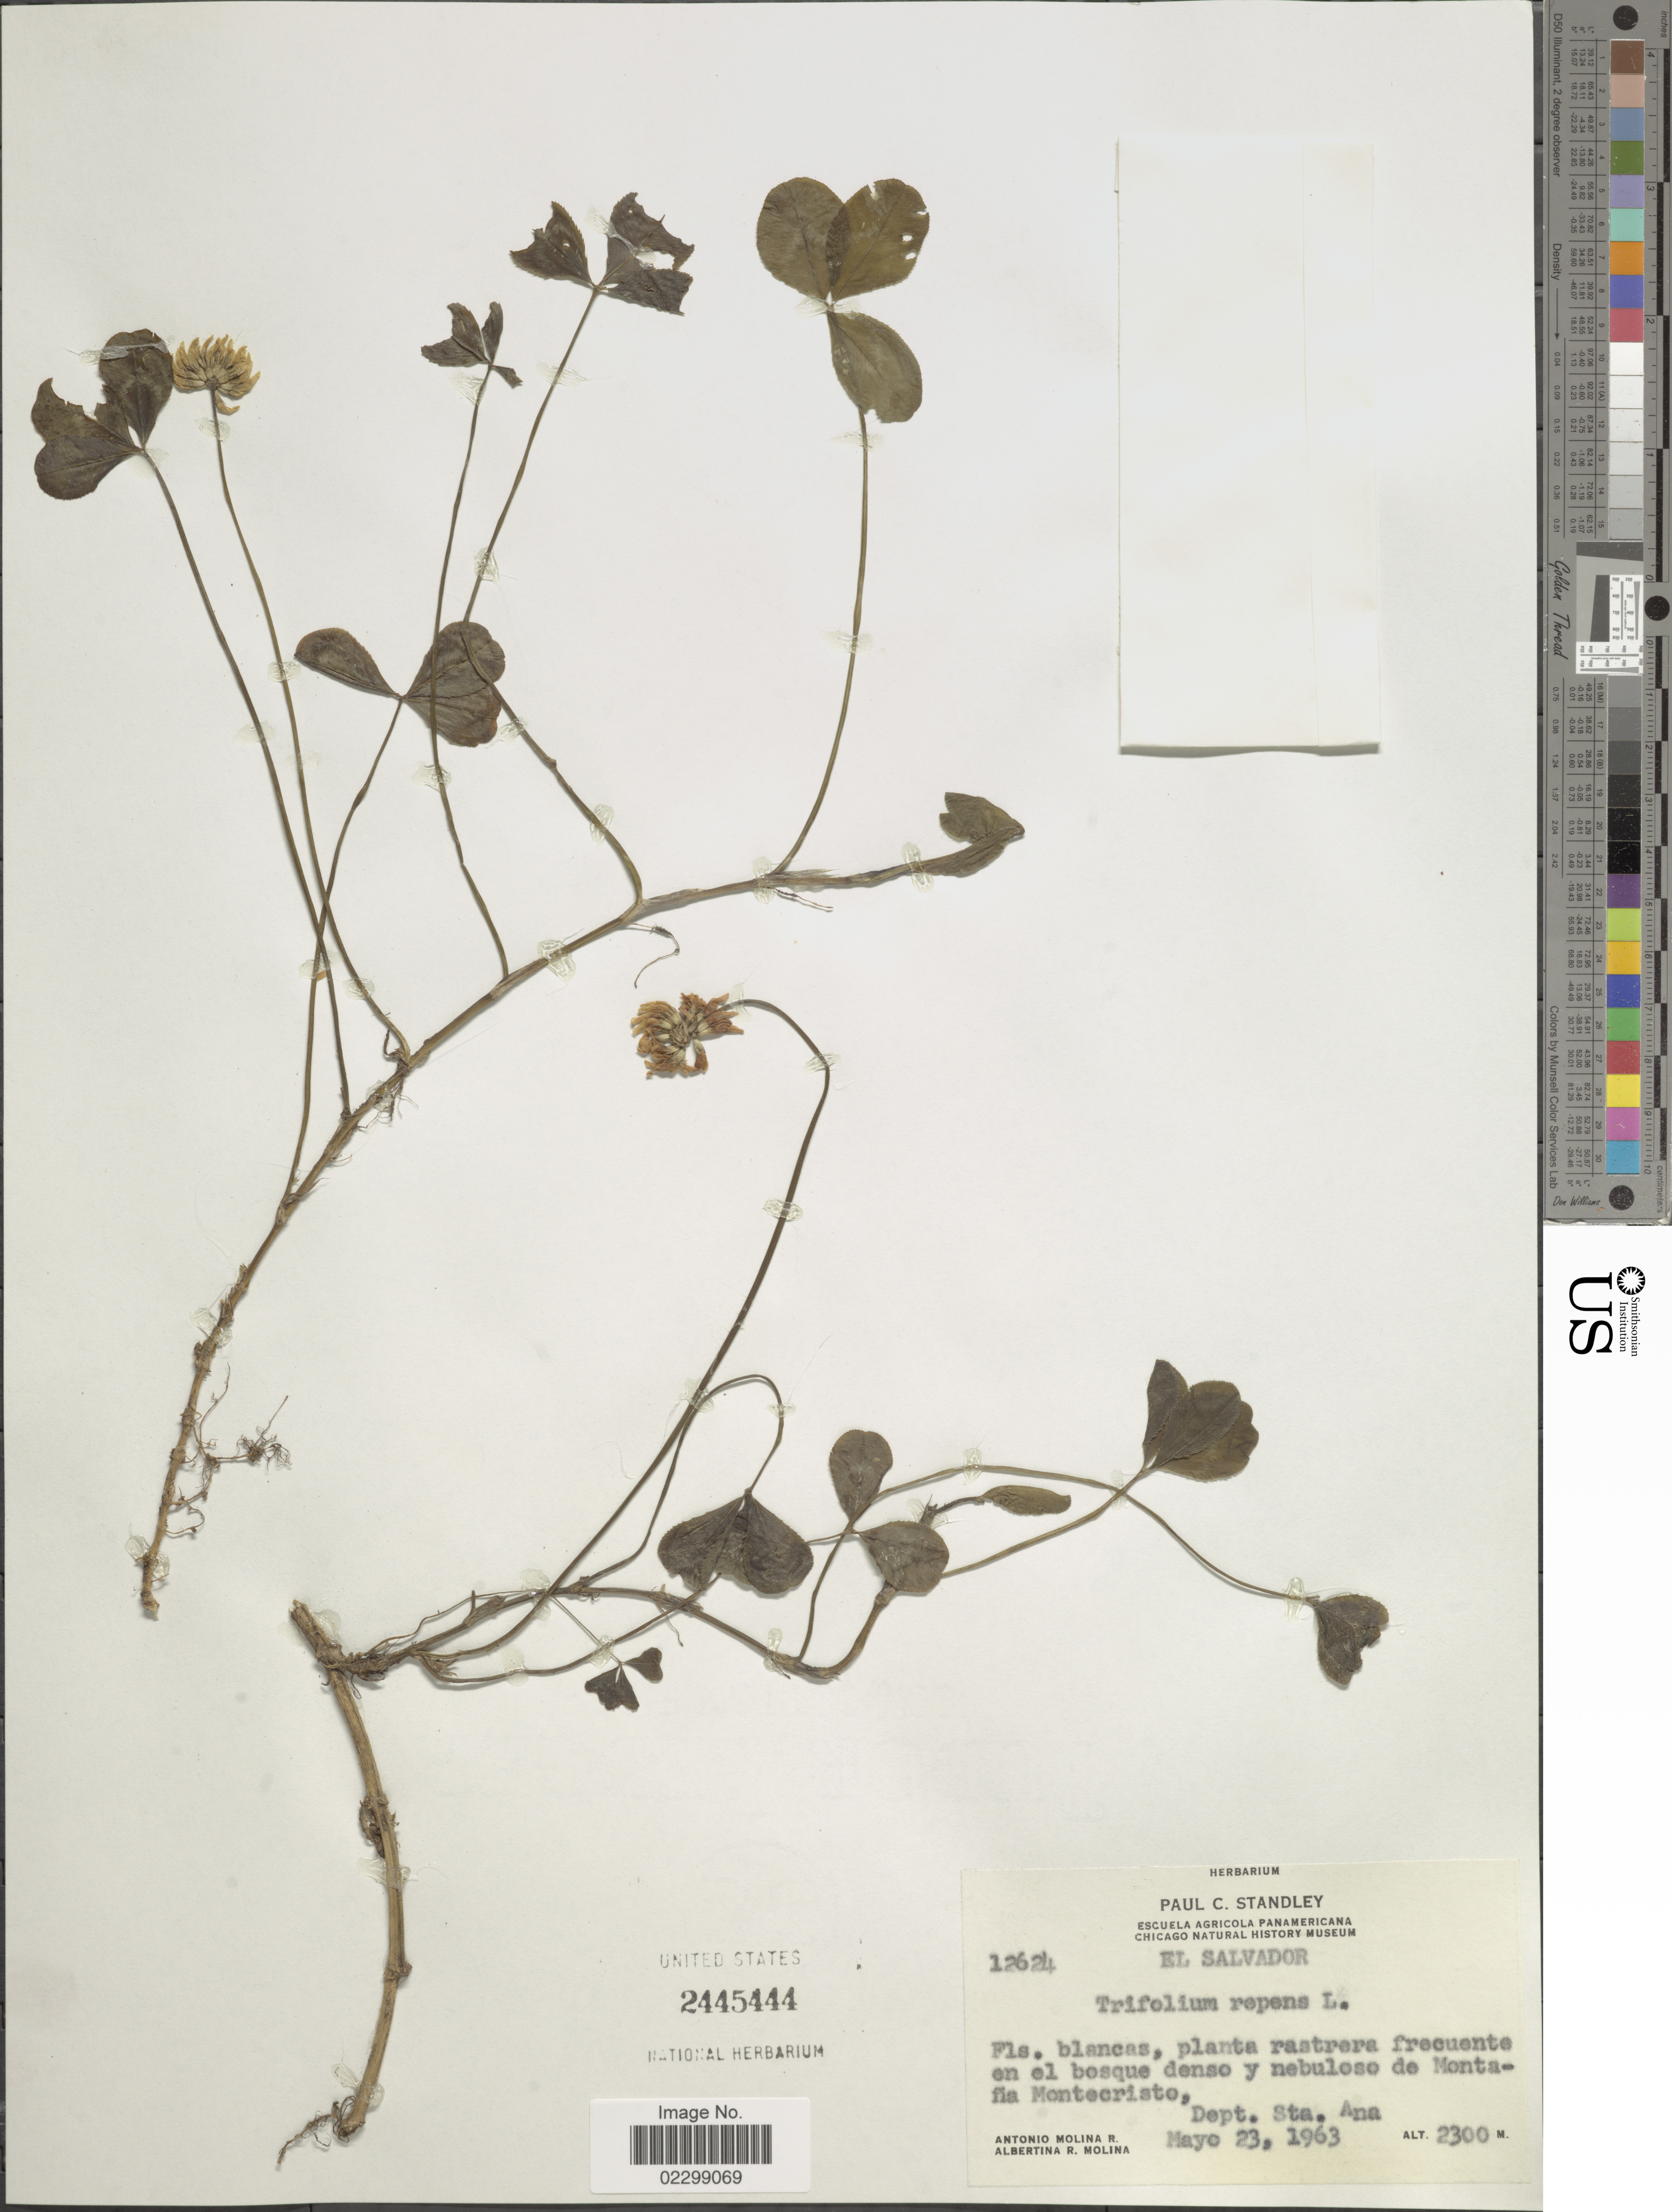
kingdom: Plantae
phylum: Tracheophyta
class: Magnoliopsida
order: Fabales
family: Fabaceae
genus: Trifolium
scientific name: Trifolium repens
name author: L.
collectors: A. Molina R. & A. R. Molina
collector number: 12624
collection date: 1963-05-23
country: El Salvador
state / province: Santa Ana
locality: En el bosque denso y nebuloso de Montafia de Montecristo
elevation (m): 2300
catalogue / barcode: US 2445444